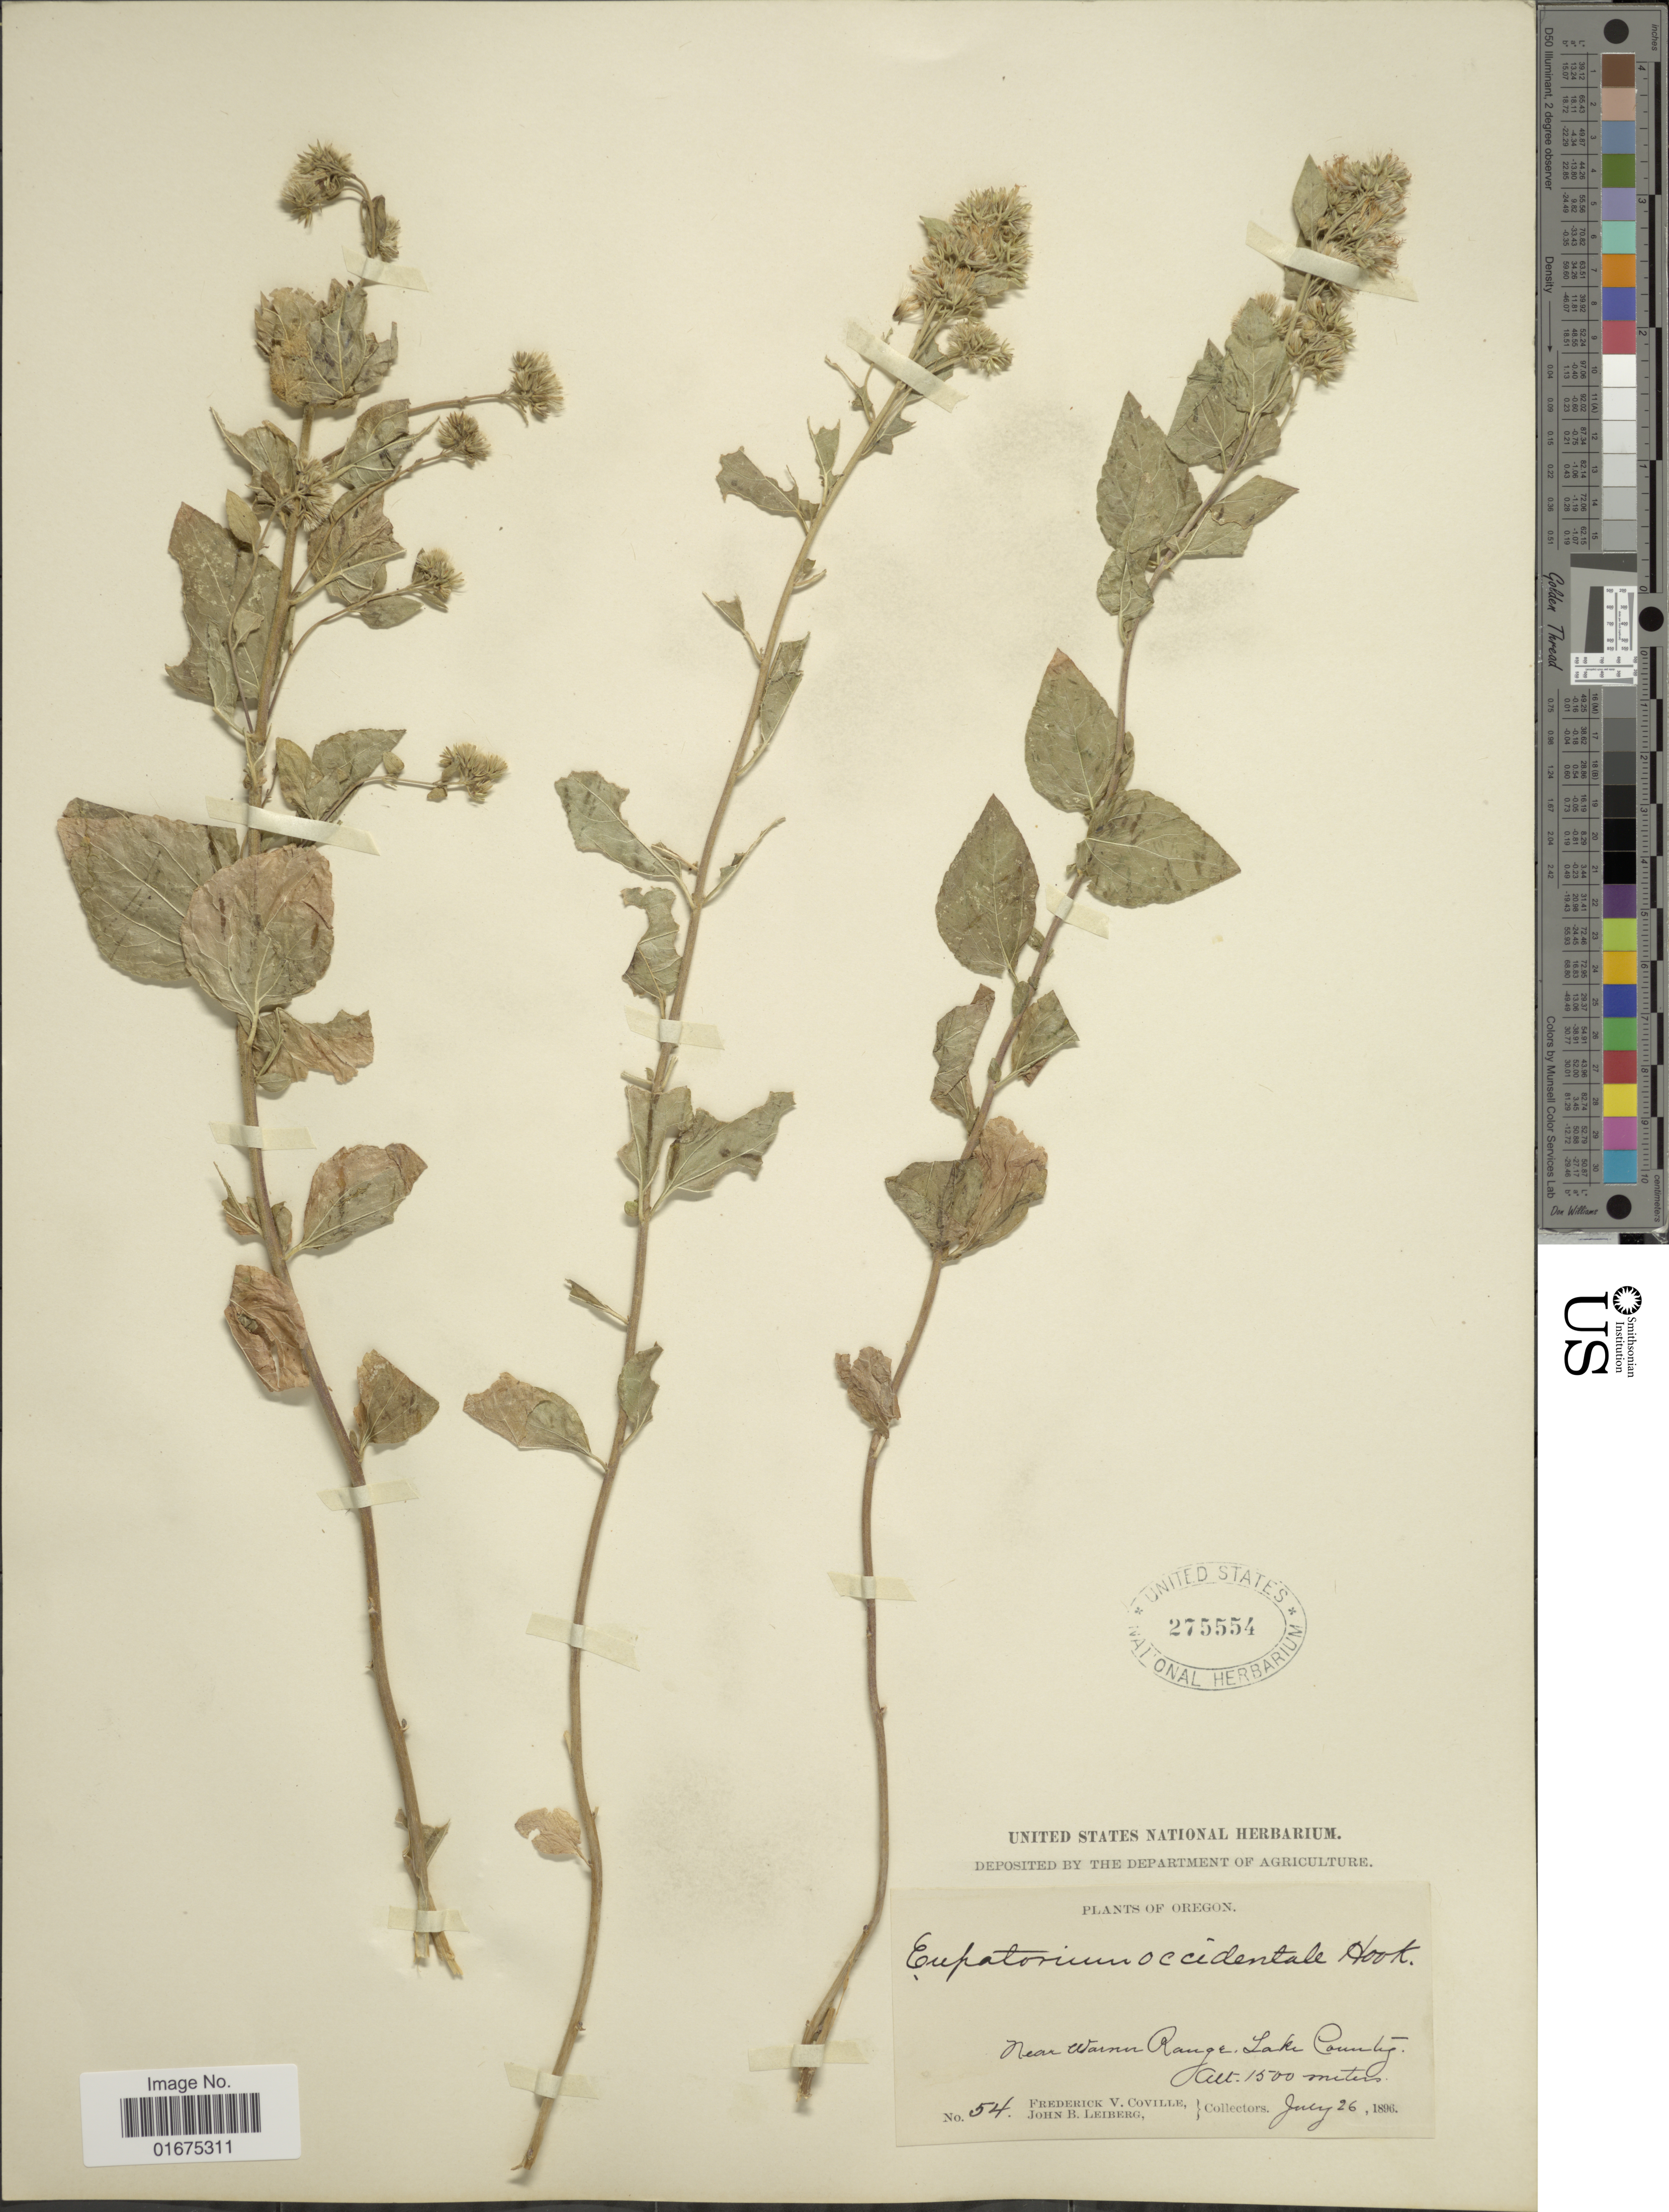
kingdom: Plantae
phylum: Tracheophyta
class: Magnoliopsida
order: Asterales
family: Asteraceae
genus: Ageratina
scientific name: Ageratina occidentalis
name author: (Hook.) R.M. King & H. Rob.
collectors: F. V. Coville & J. B. Leiberg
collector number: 54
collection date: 1896-07-26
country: United States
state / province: Oregon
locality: Near Warner Range, Lake County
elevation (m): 1500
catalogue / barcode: US 275554